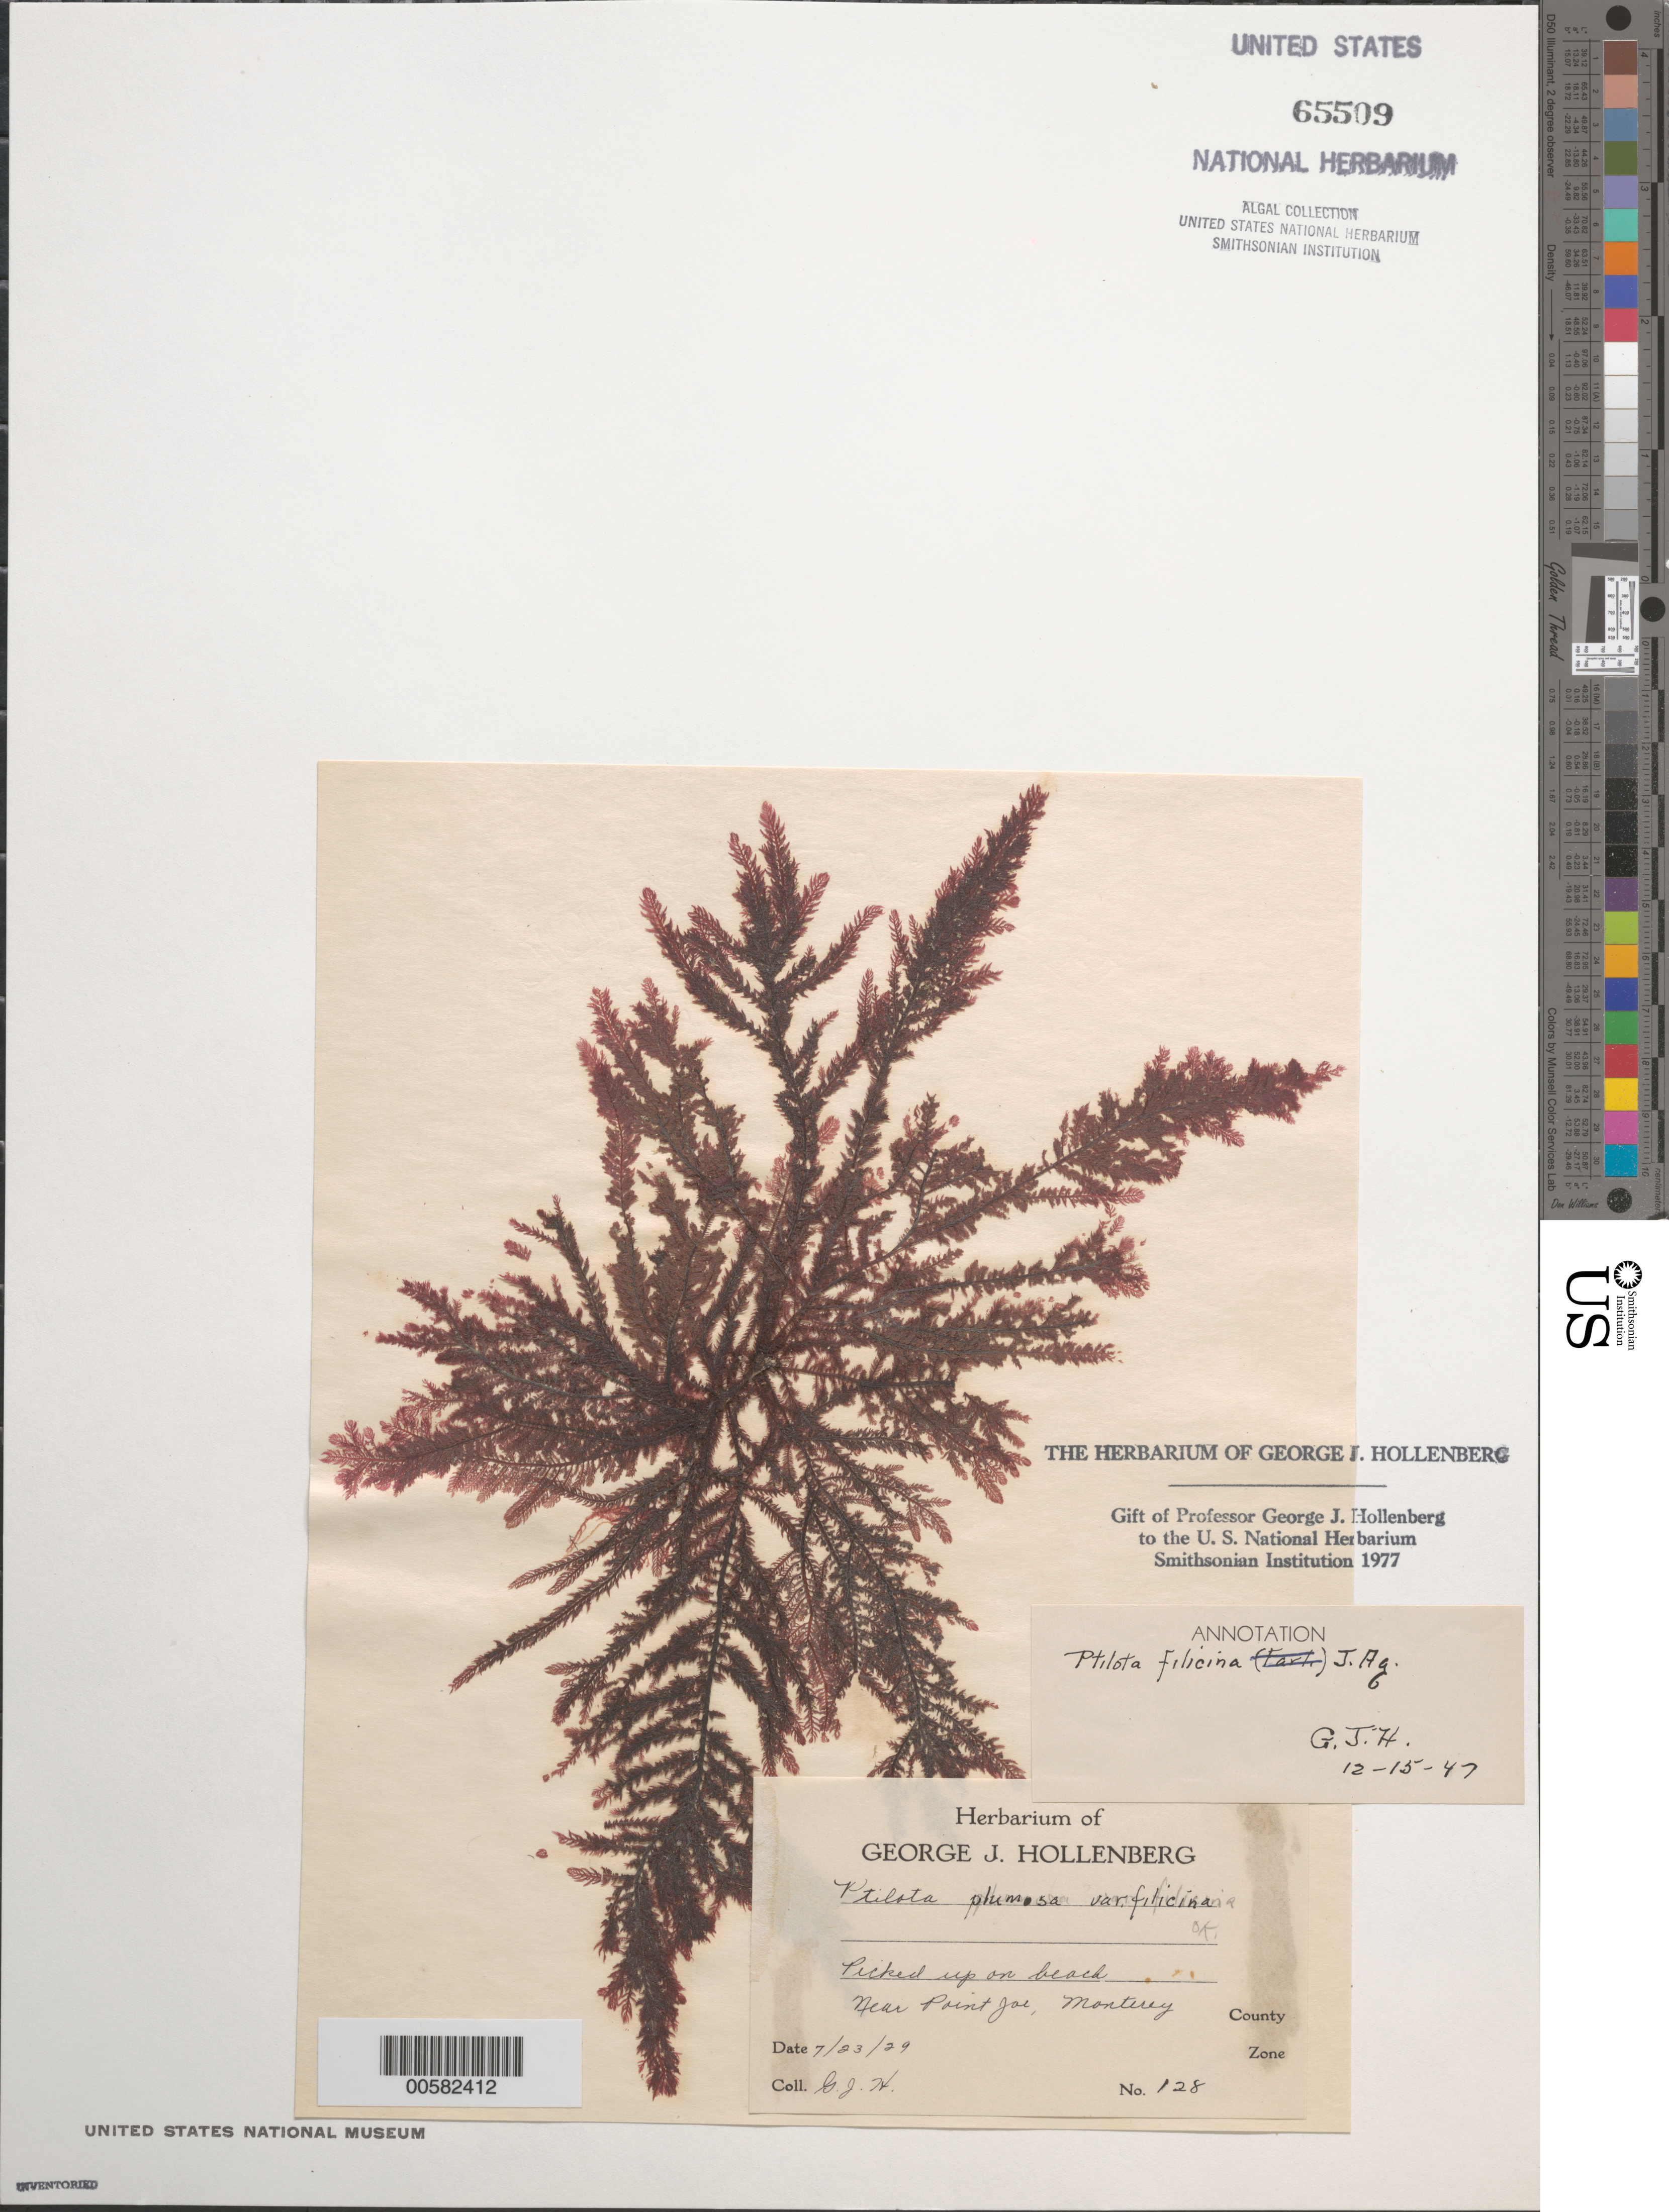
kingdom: Plantae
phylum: Rhodophyta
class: Florideophyceae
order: Ceramiales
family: Wrangeliaceae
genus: Ptilota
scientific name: Ptilota filicina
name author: J. Agardh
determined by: Hollenberg, George J.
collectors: G. Hollenberg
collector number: GJH 128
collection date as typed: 23 Jul 1929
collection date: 1929-07-23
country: United States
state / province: California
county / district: Monterey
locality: Near Point Joe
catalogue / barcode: US 65509